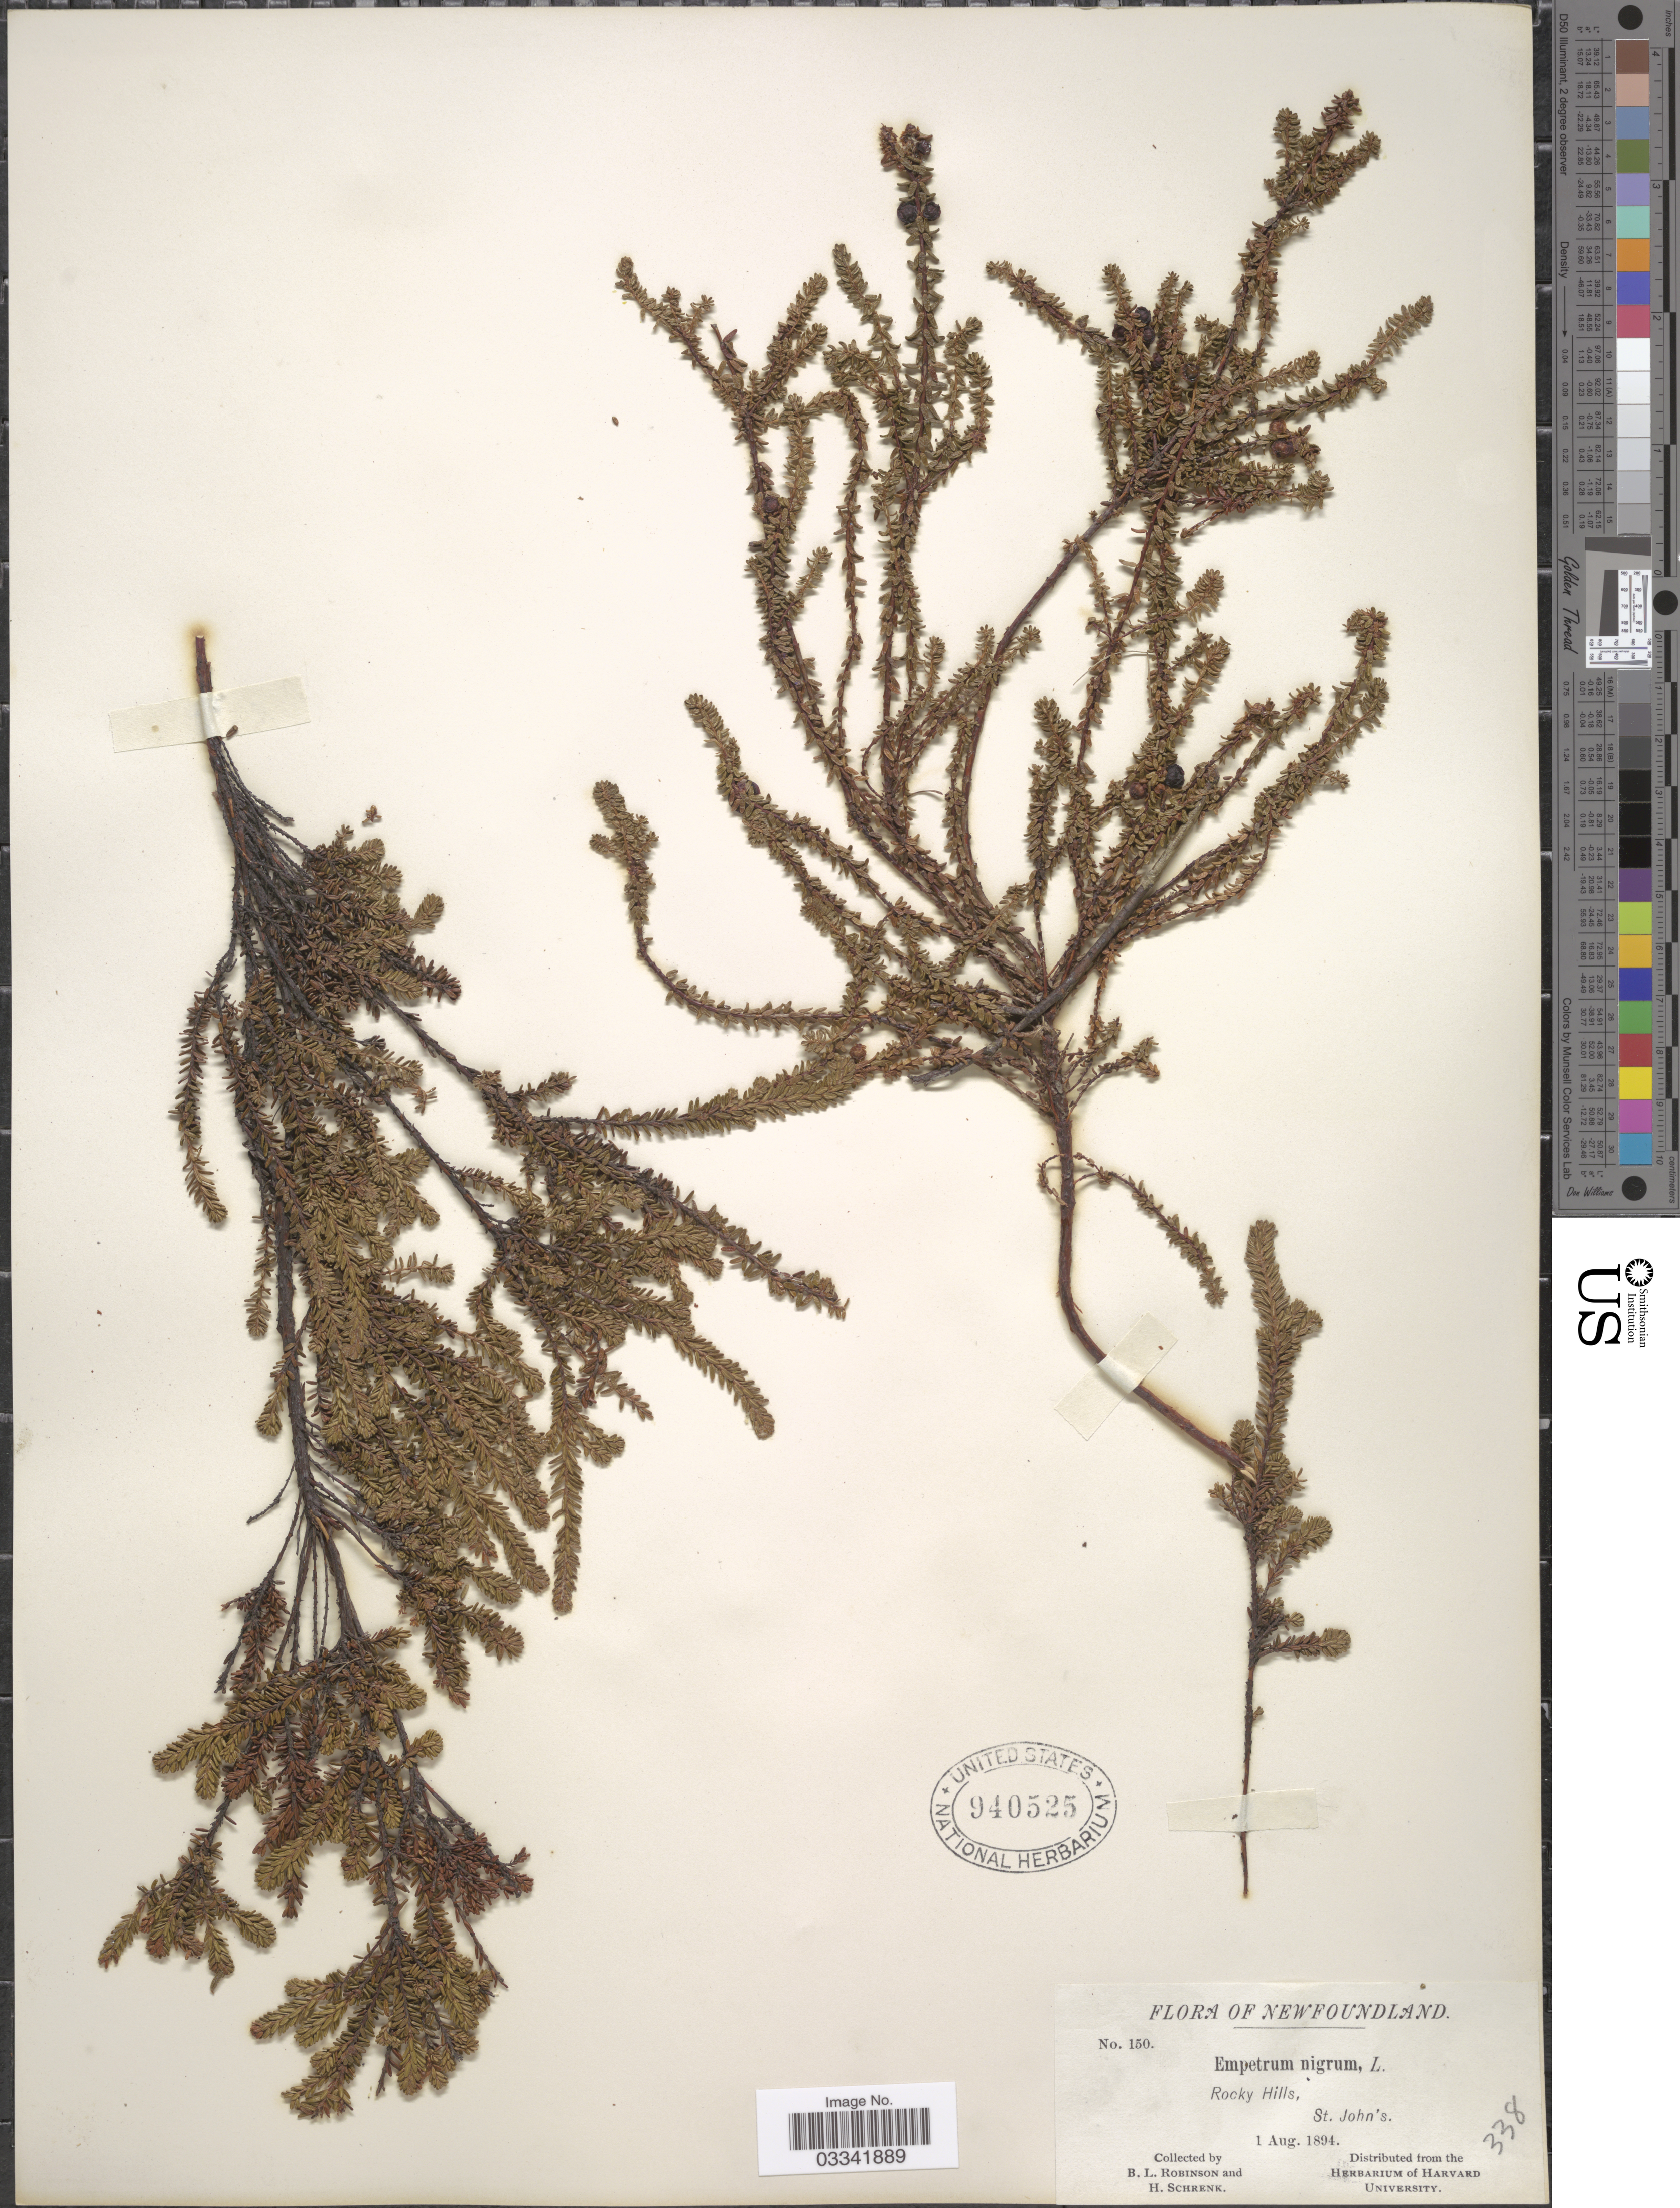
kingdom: Plantae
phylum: Tracheophyta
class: Magnoliopsida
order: Ericales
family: Ericaceae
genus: Empetrum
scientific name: Empetrum nigrum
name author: L.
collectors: B. L. Robinson & H. Schrenk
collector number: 150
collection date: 1894-08-01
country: Canada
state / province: Newfoundland and Labrador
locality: Rocky Hills, St. John's.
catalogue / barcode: US 940525